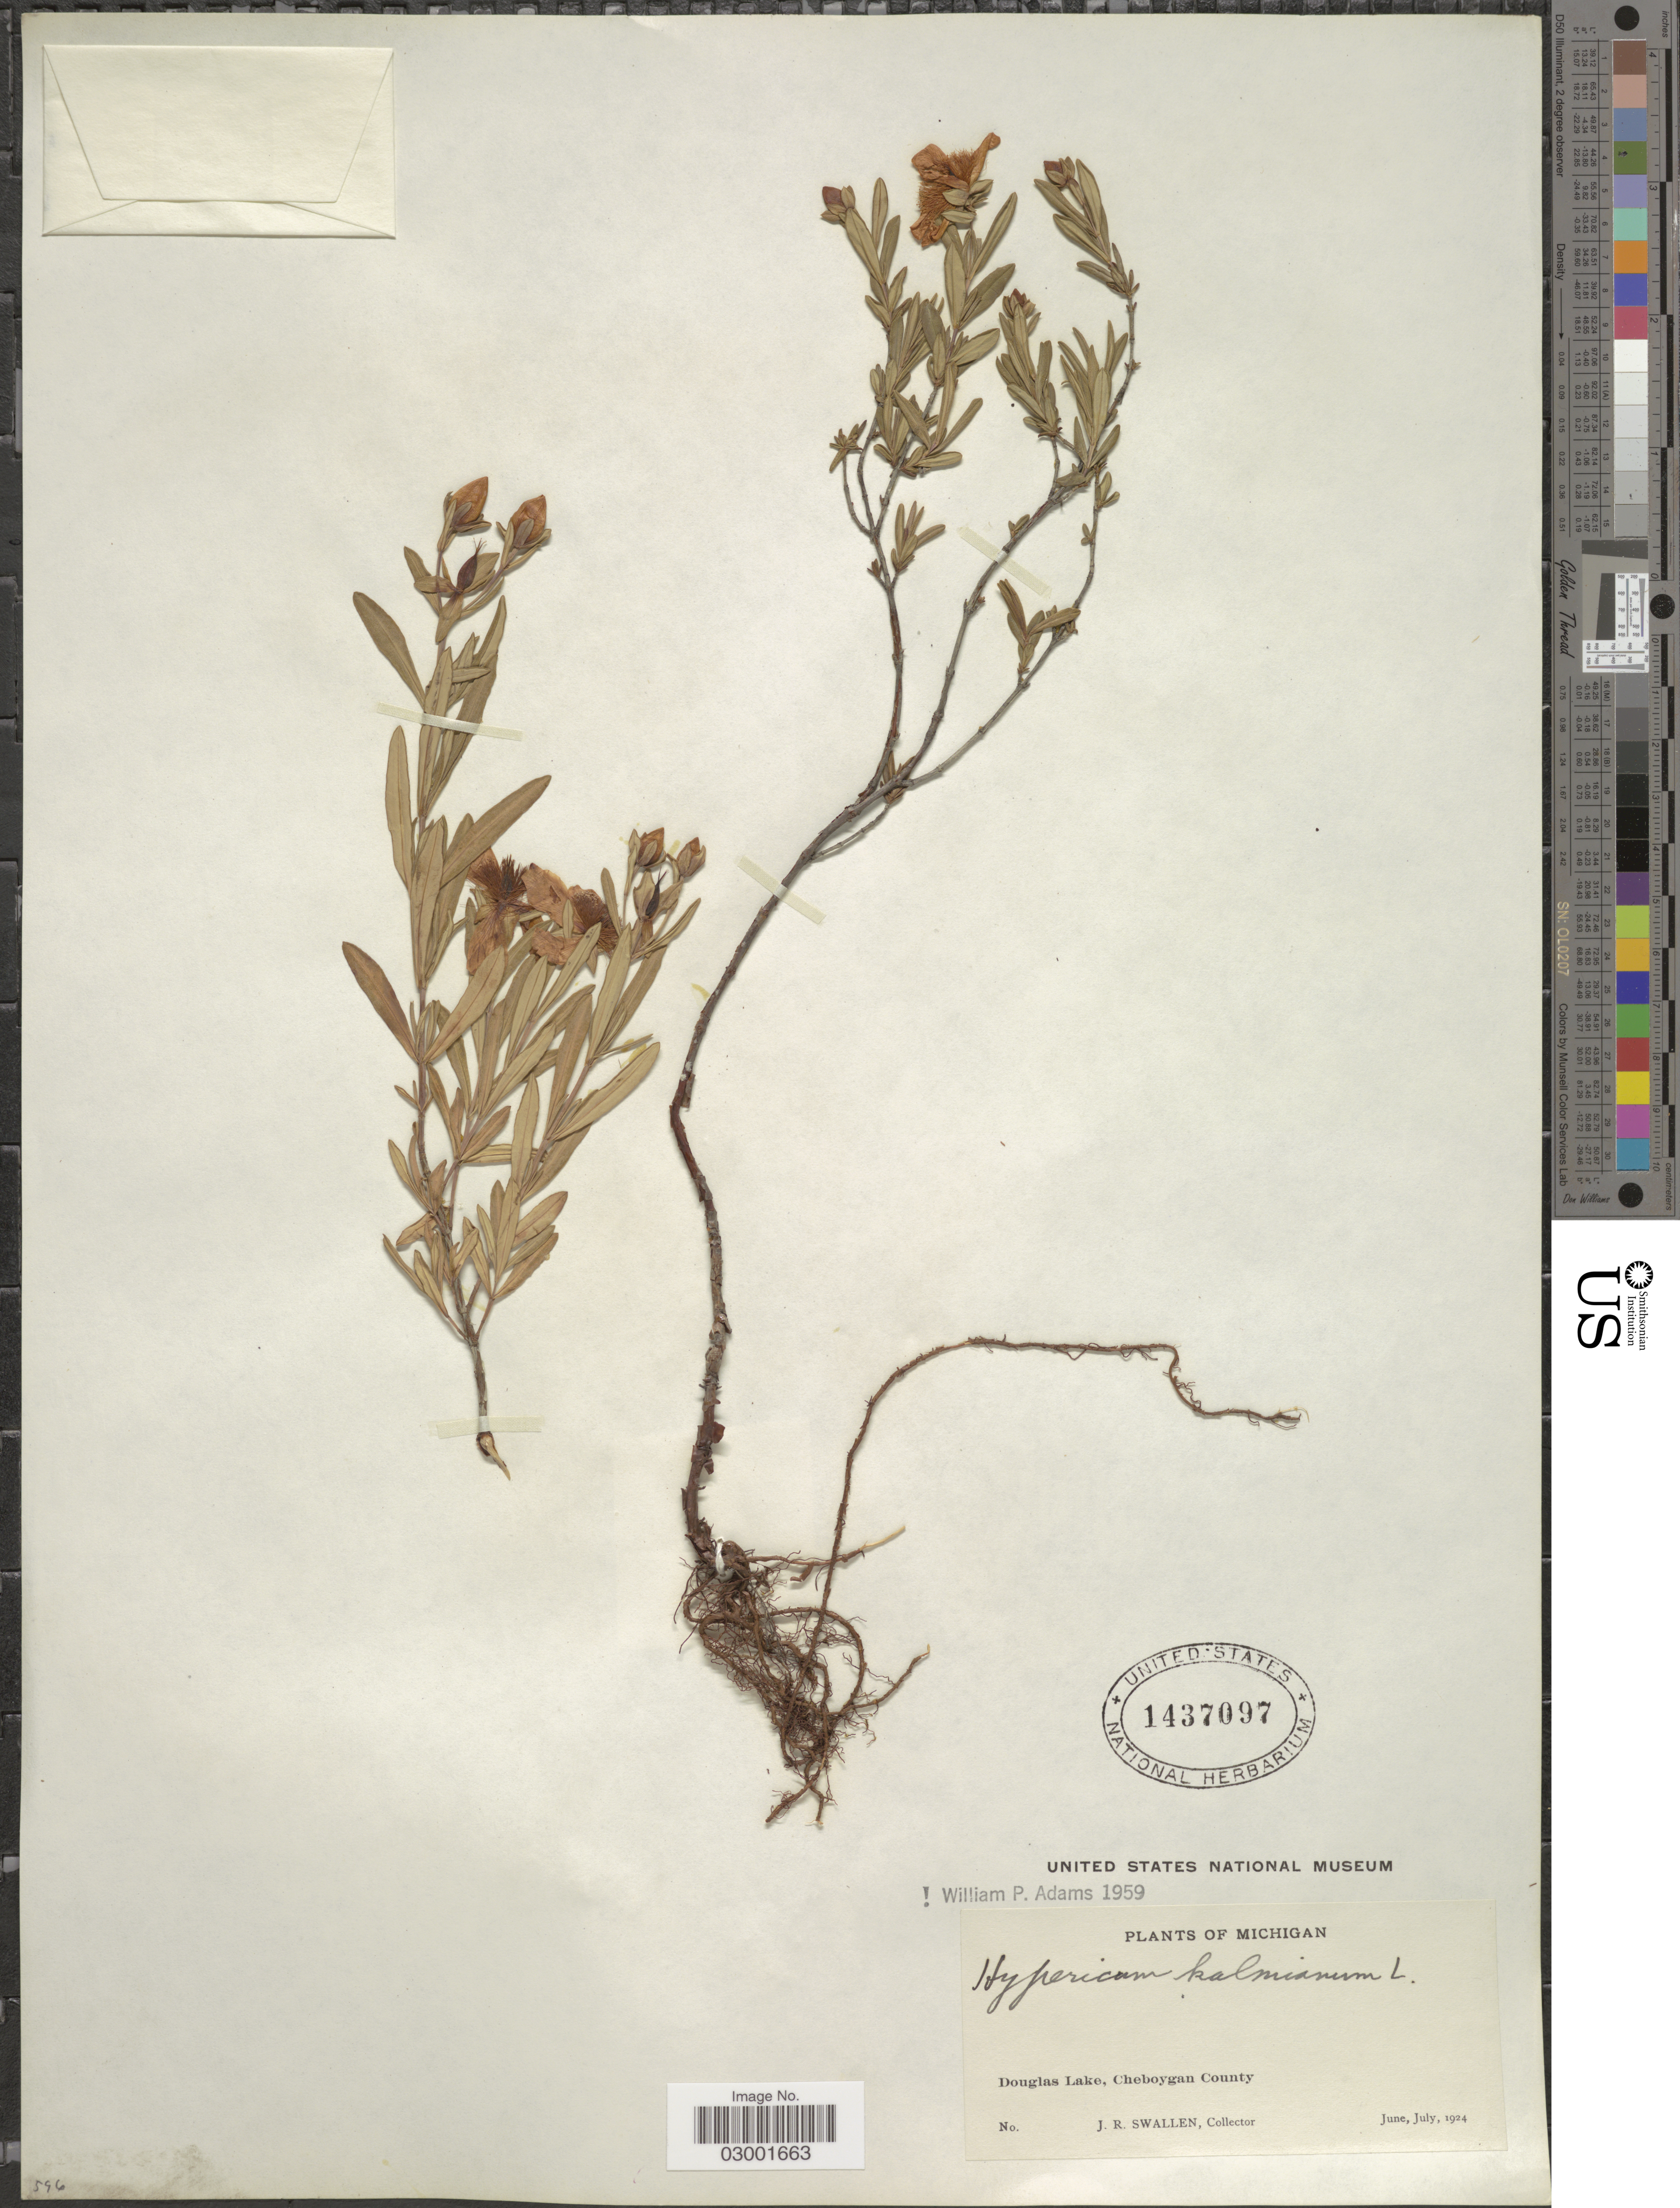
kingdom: Plantae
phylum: Tracheophyta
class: Magnoliopsida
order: Malpighiales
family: Hypericaceae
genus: Hypericum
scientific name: Hypericum kalmianum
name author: L.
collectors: J. R. Swallen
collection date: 1924-06/1924-07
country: United States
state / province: Michigan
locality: Douglas Lake, Cheboygan County.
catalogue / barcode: US 1437097